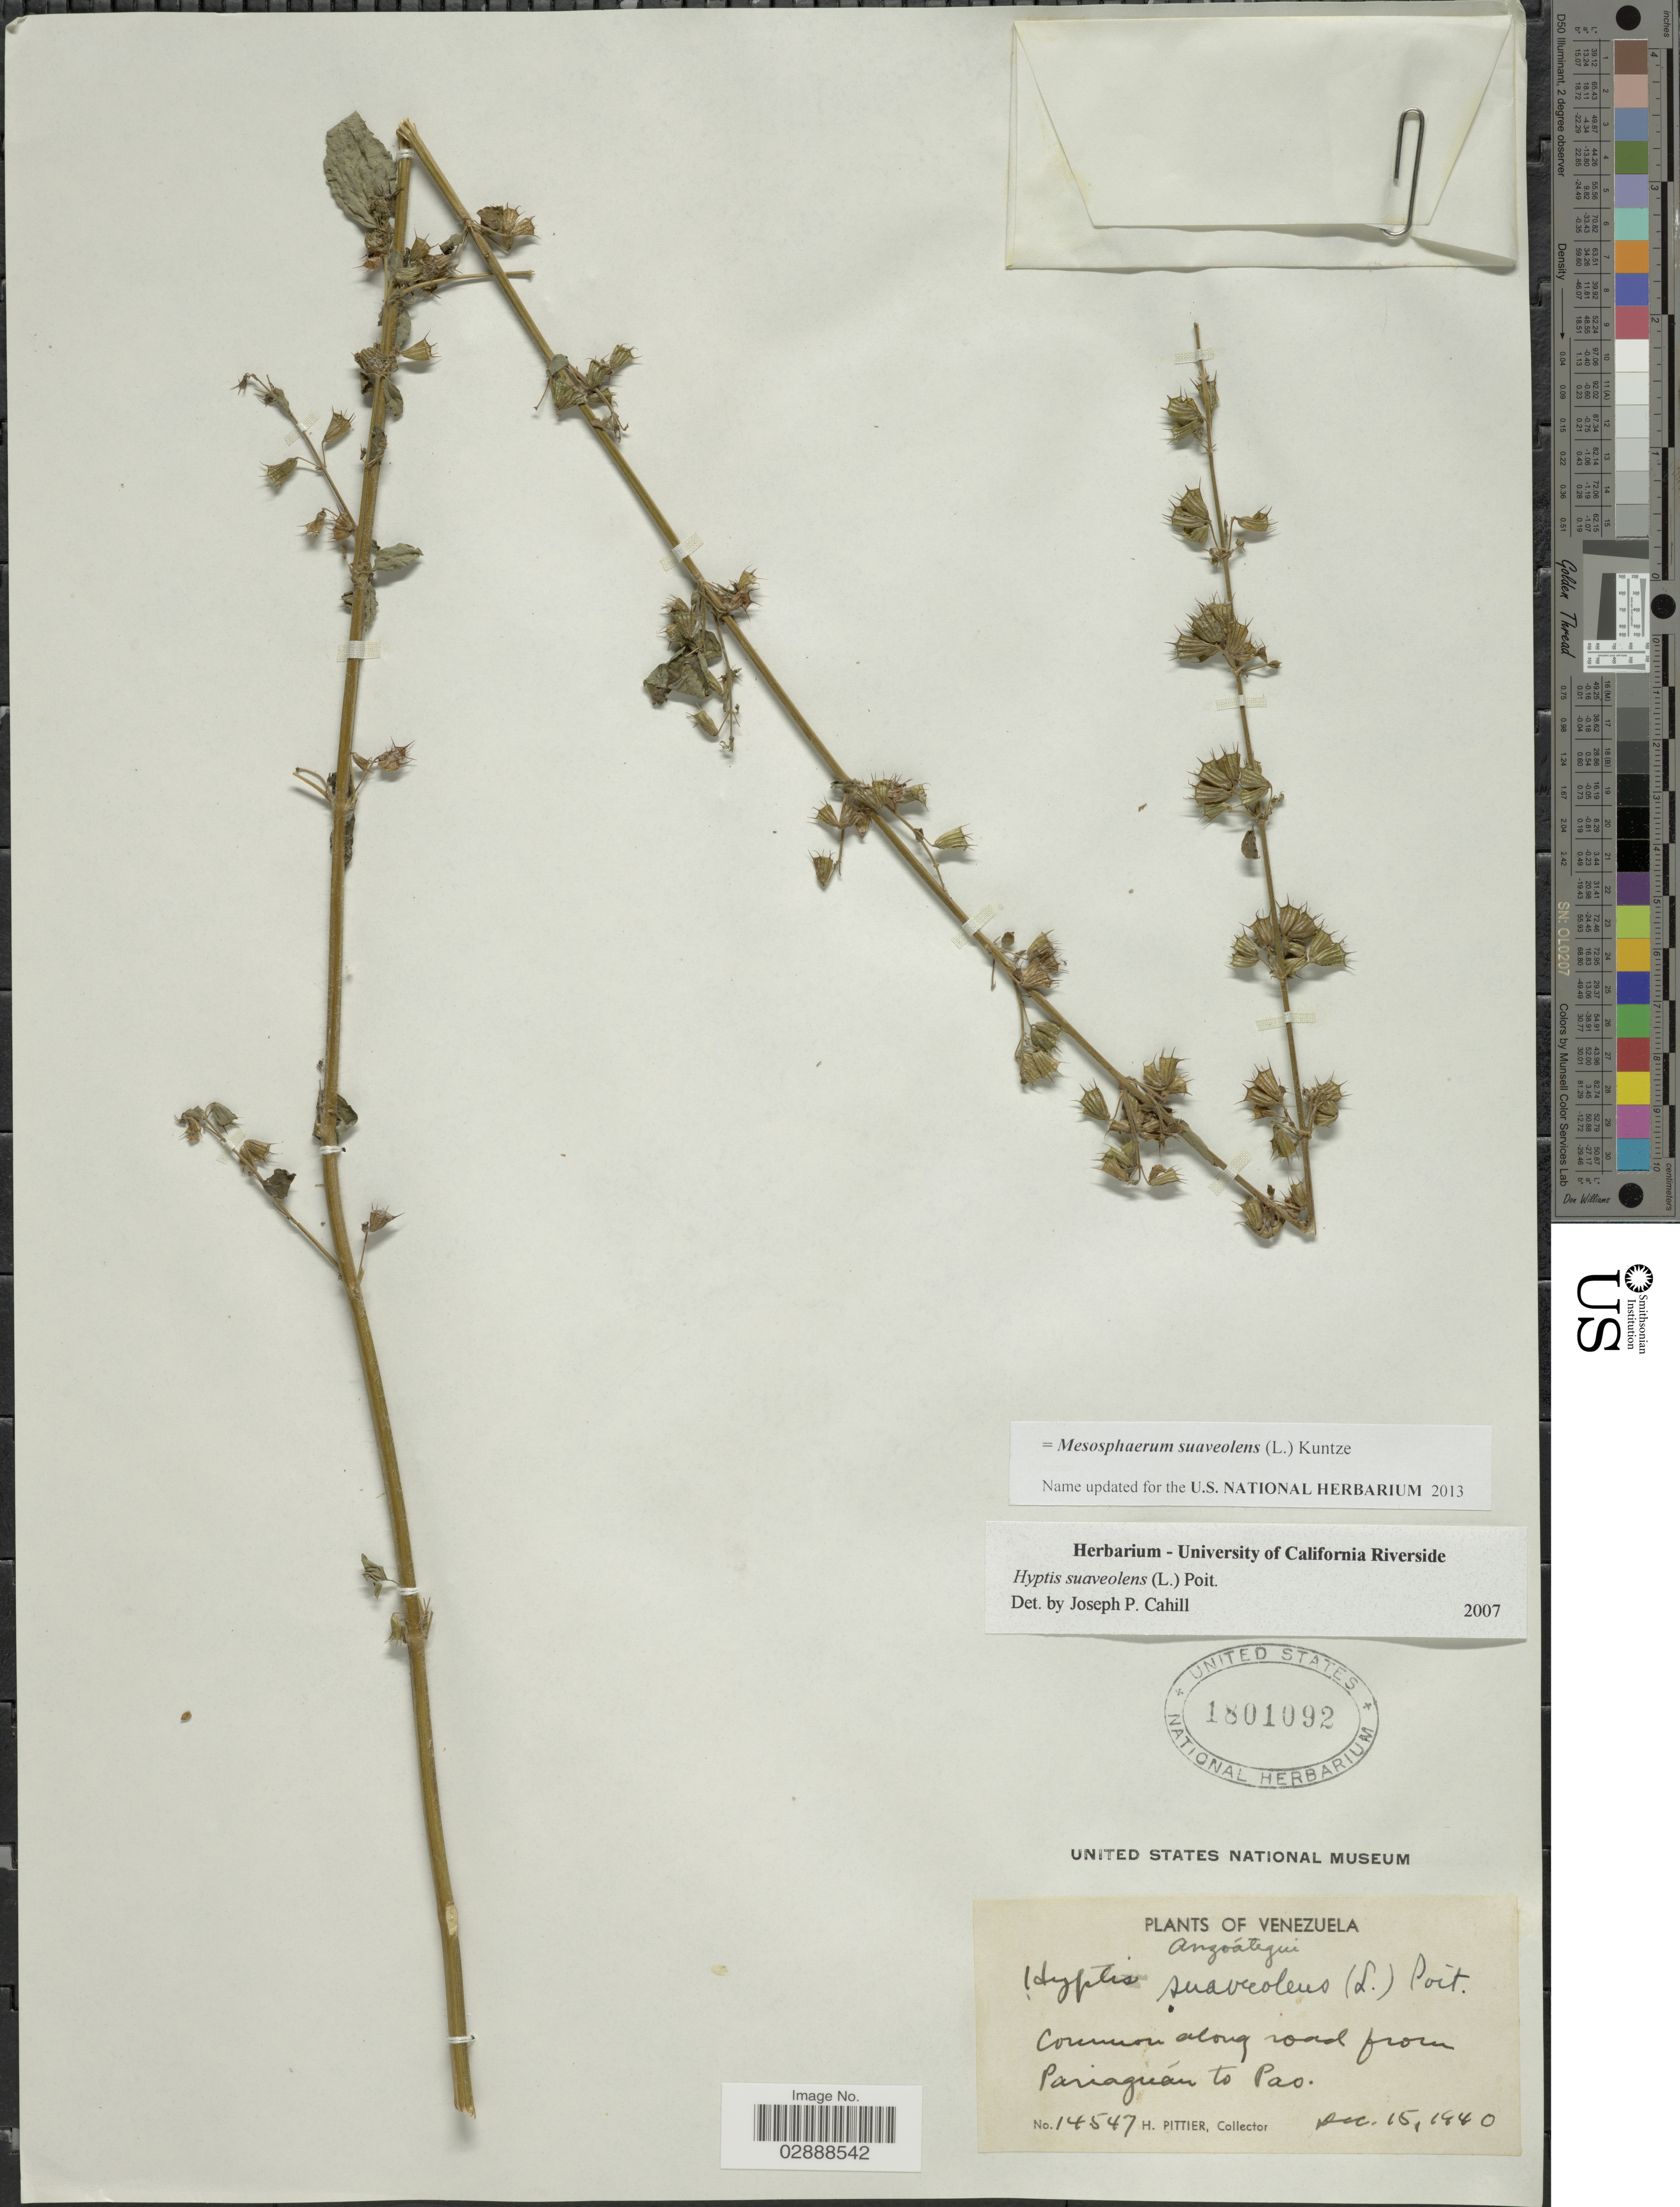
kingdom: Plantae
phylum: Tracheophyta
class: Magnoliopsida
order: Lamiales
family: Lamiaceae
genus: Mesosphaerum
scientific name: Mesosphaerum suaveolens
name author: (L.) Kuntze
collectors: H. F. Pittier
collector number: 14547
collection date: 1940-12-15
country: Venezuela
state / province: Anzoategui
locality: Common along road from Pariaguán to Pao.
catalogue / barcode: US 1801092